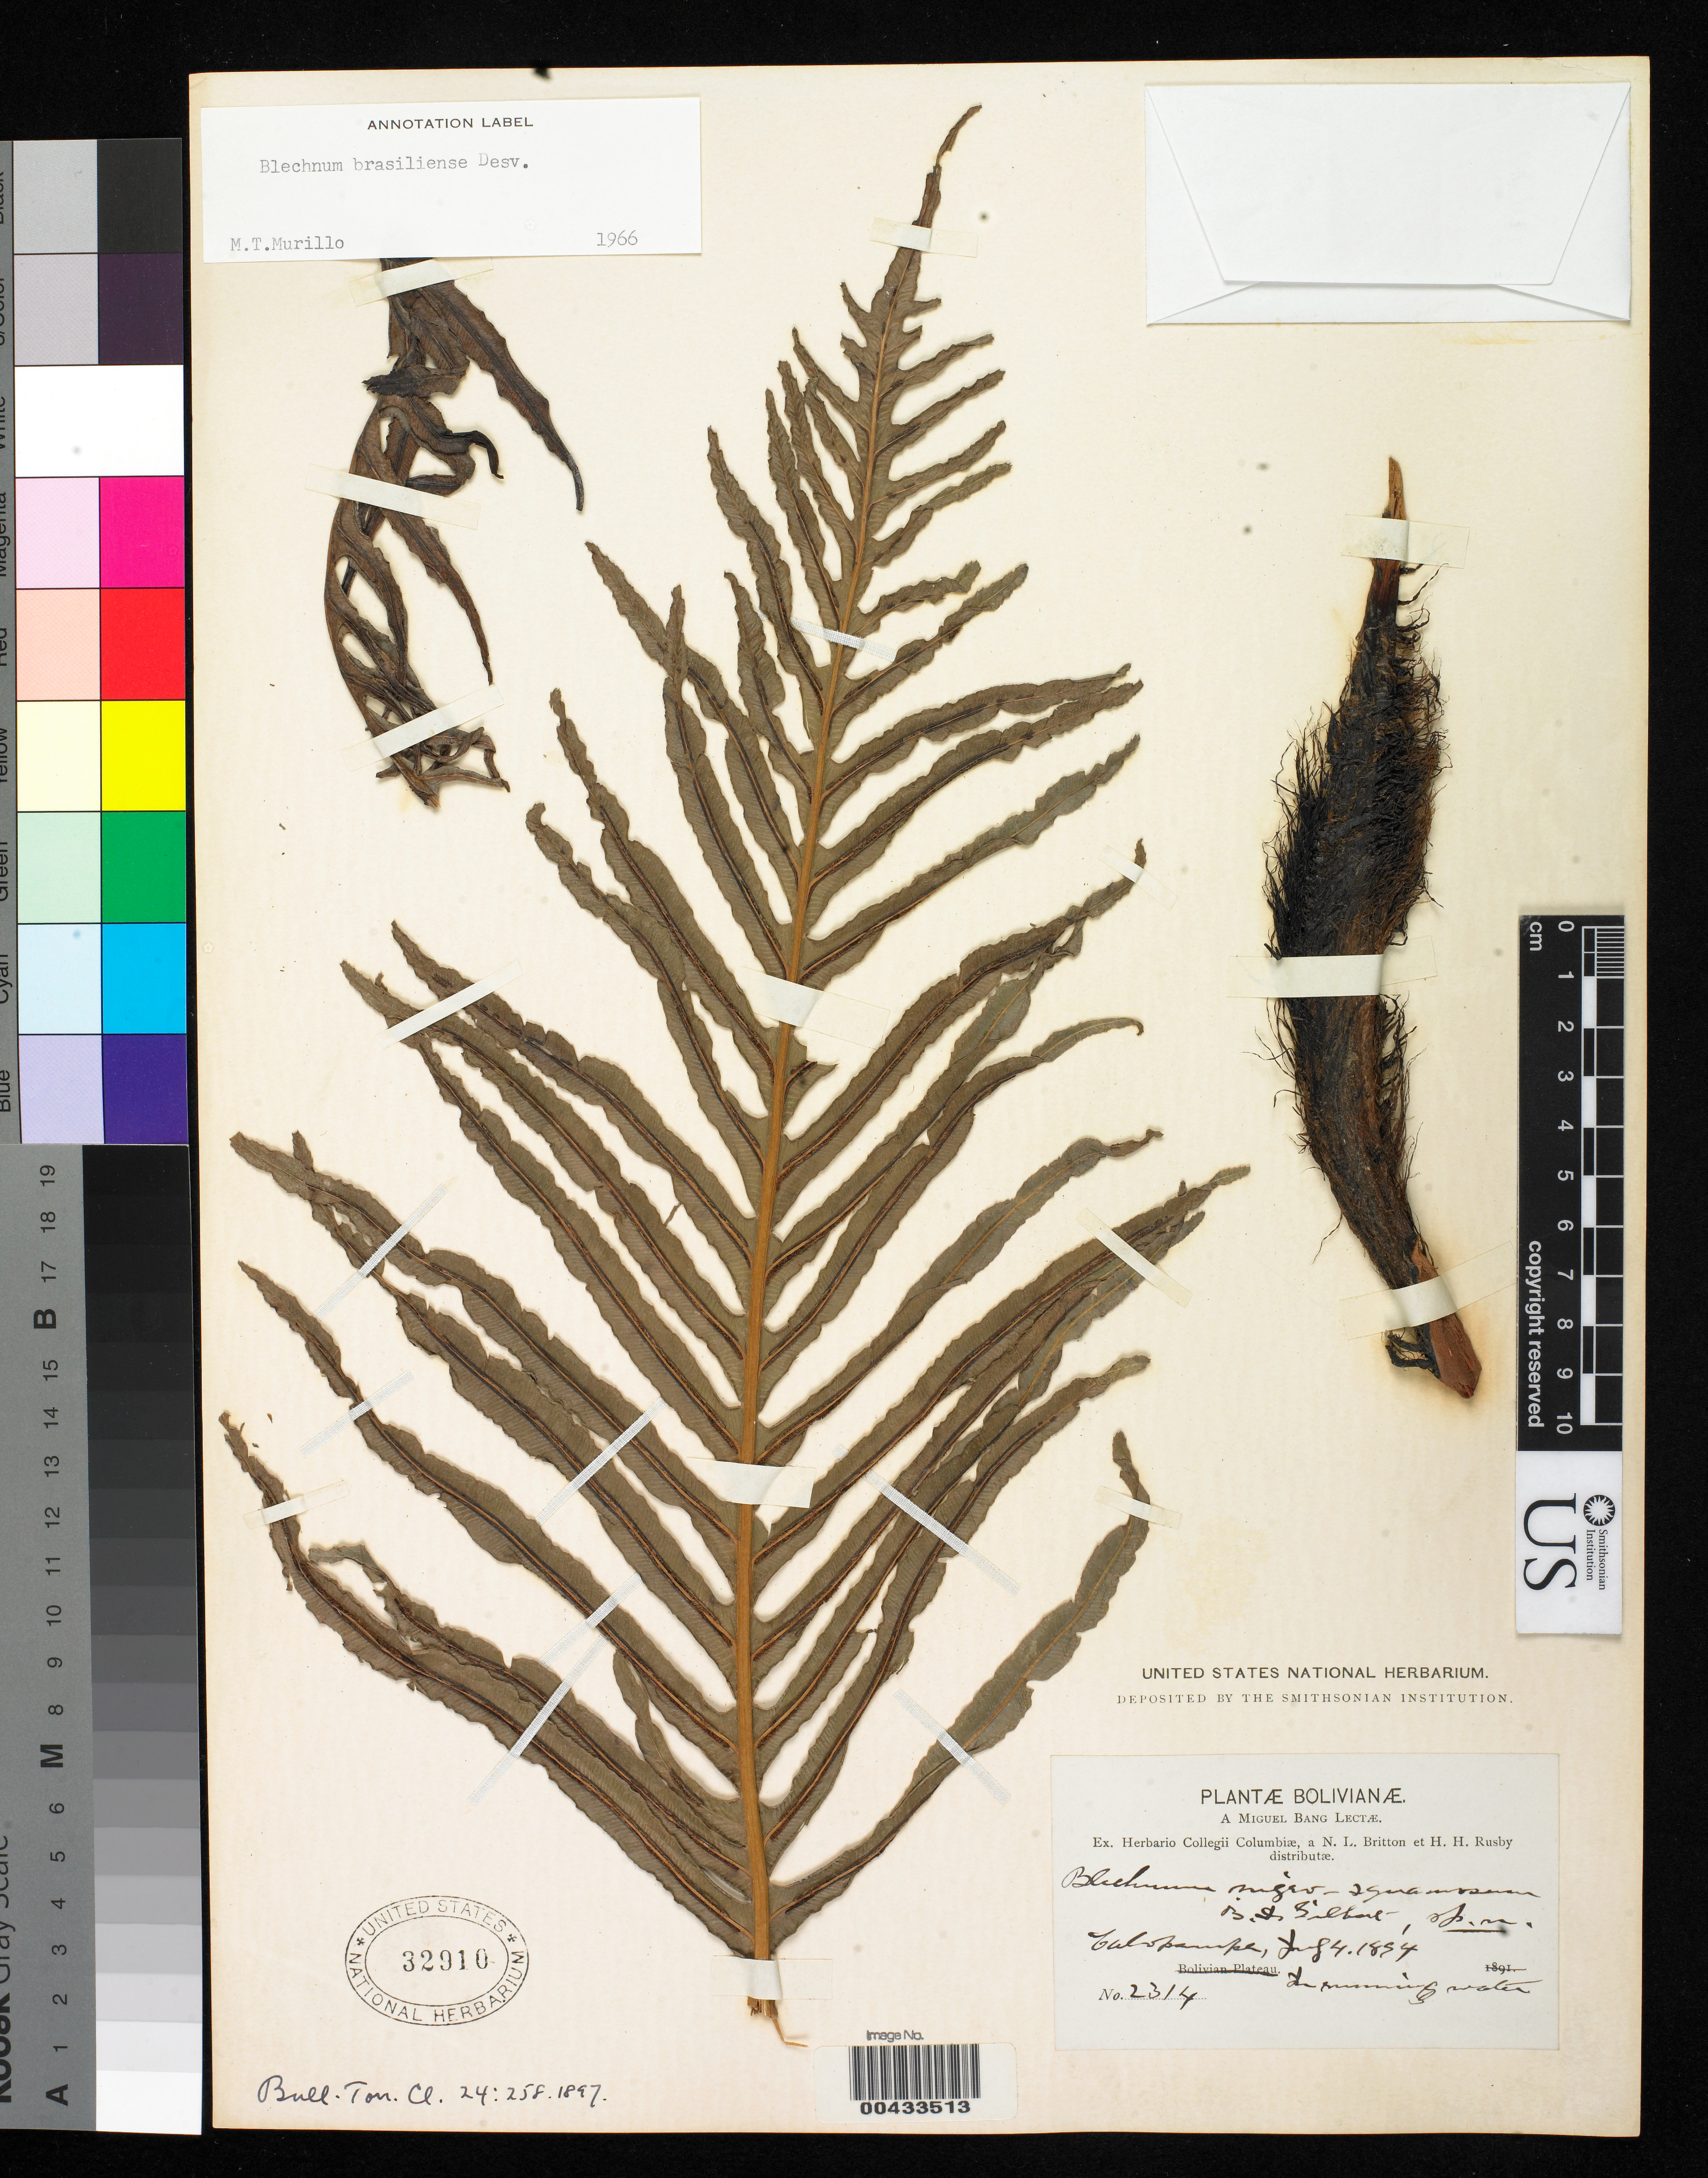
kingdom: Plantae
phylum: Tracheophyta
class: Polypodiopsida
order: Polypodiales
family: Blechnaceae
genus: Blechnum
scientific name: Blechnum nigrosquamosum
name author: Gilbert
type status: Type Collection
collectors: M. Bang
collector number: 2314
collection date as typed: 04 Jul 1894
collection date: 1894-07-04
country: Bolivia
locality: Mapiri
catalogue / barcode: US 32910